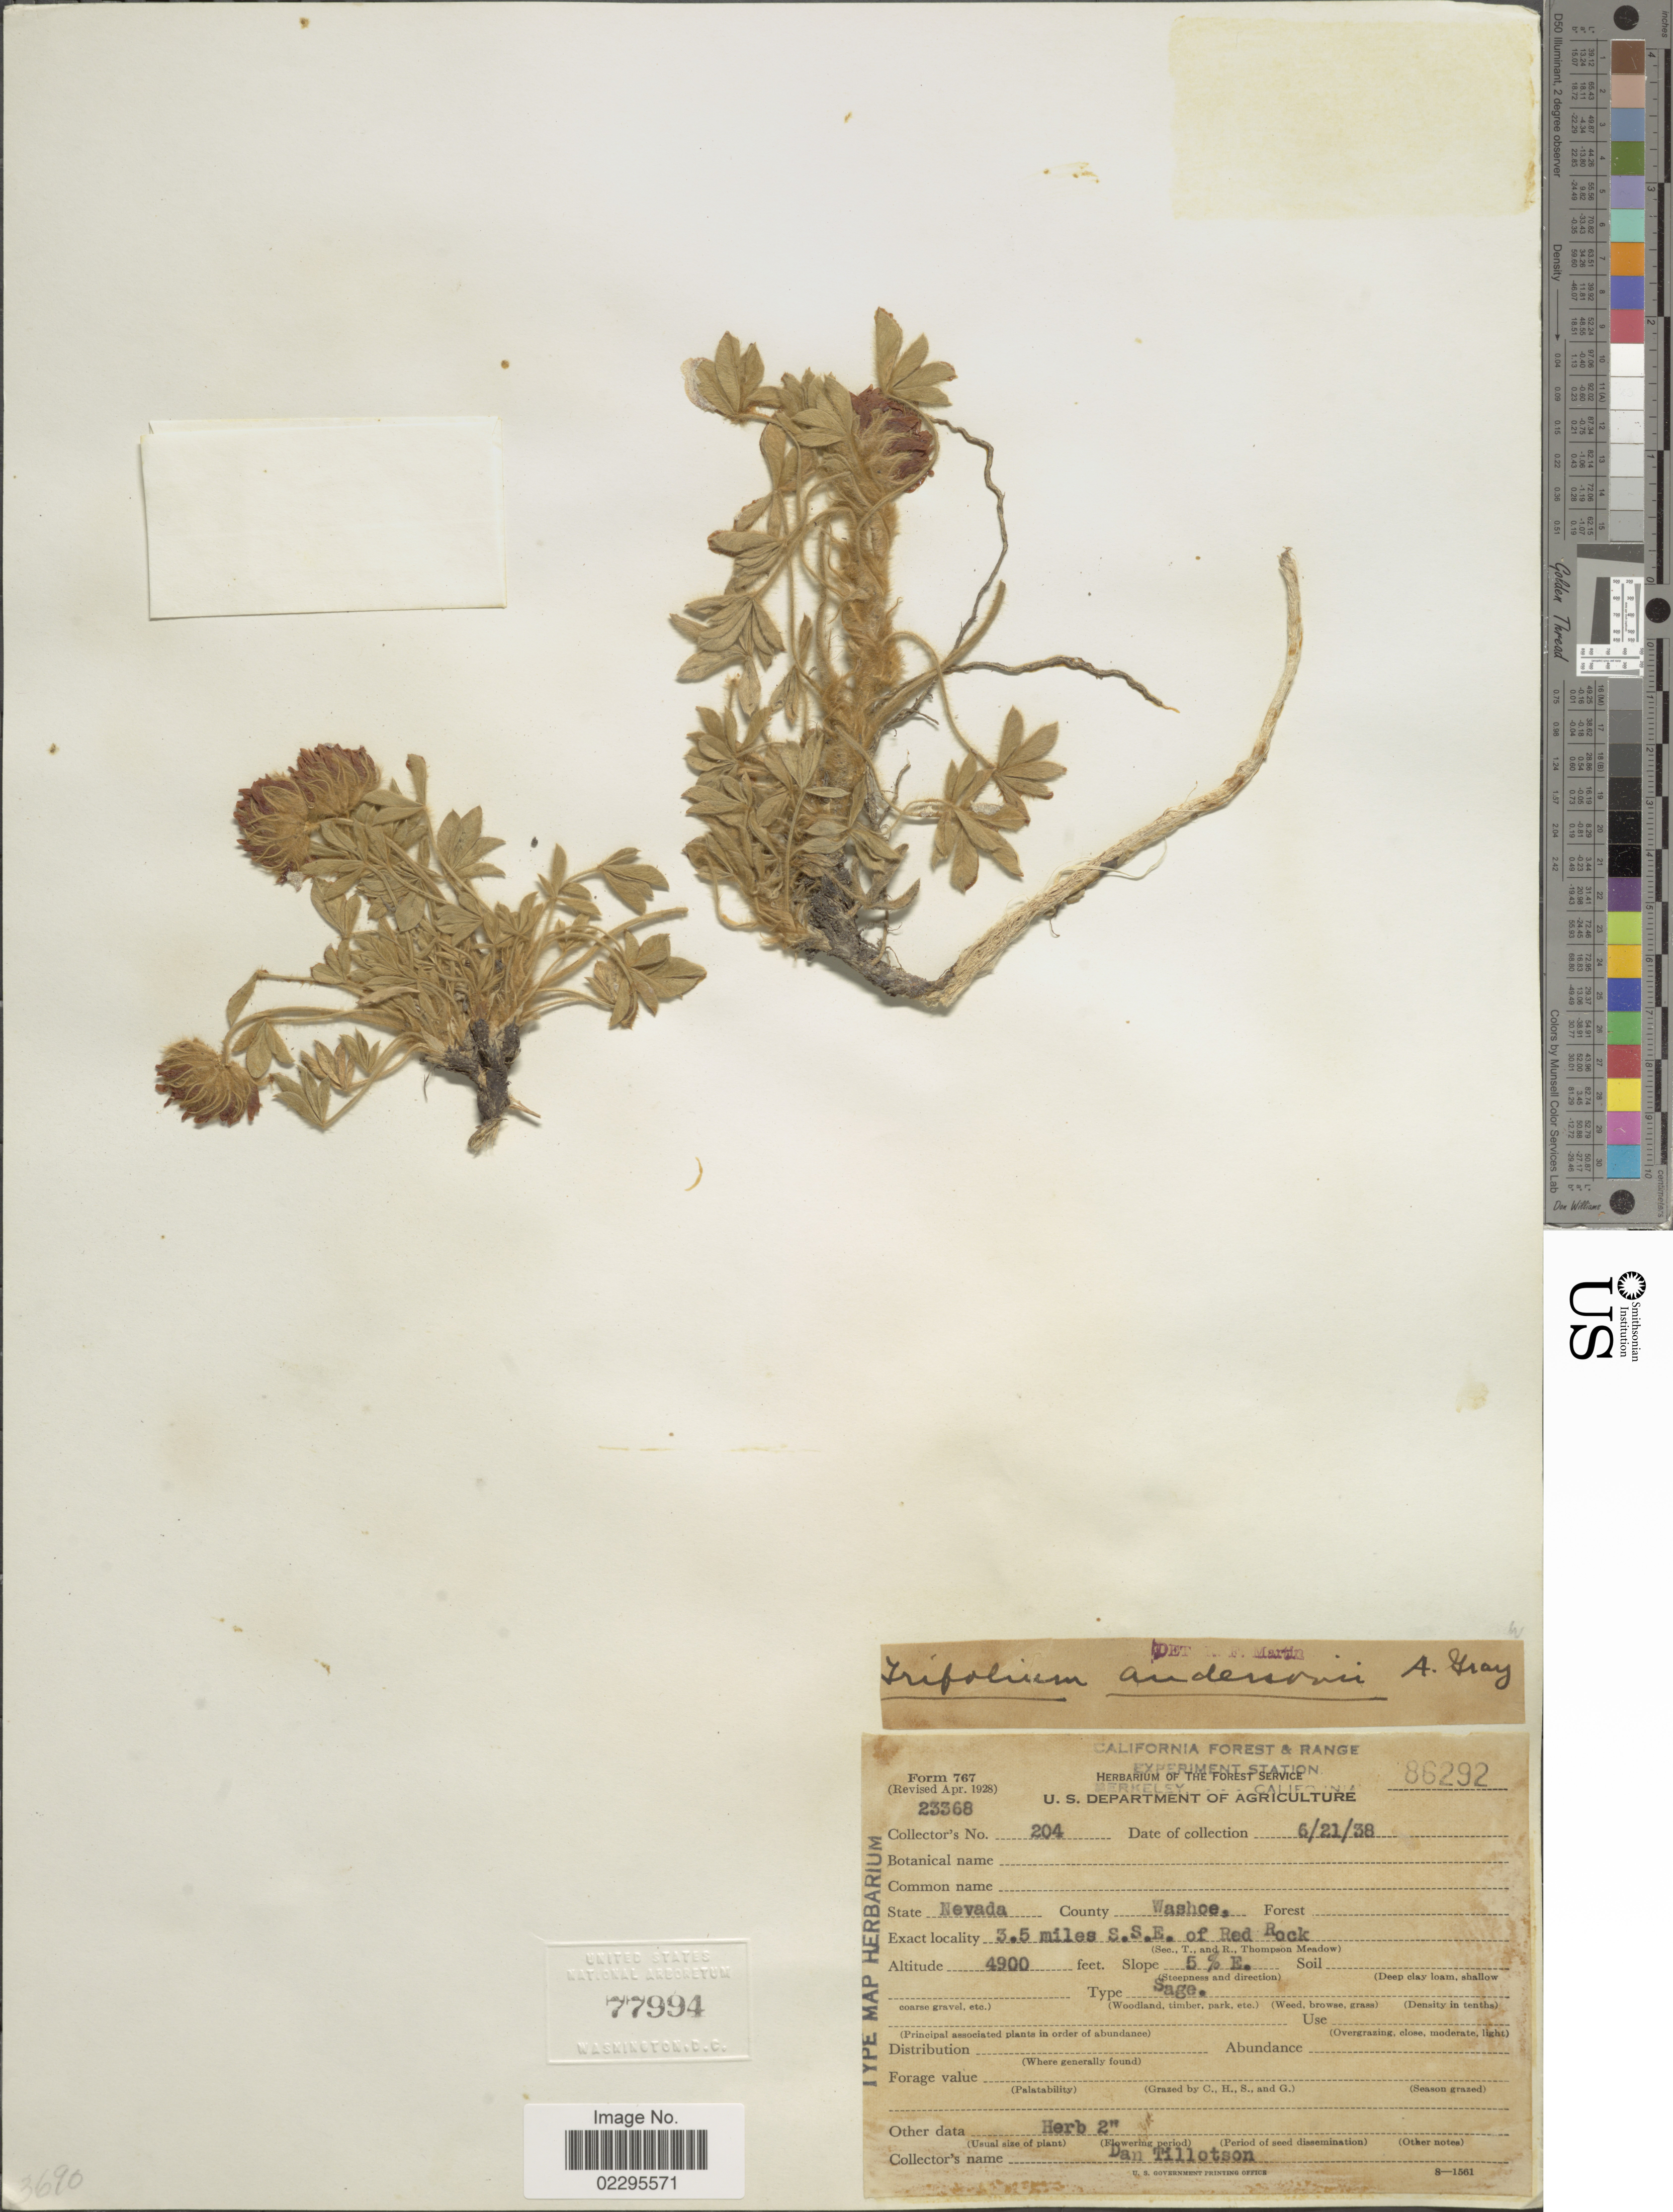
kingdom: Plantae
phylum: Tracheophyta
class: Magnoliopsida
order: Fabales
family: Fabaceae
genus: Trifolium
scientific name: Trifolium andersonii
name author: A. Gray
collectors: D. Tillotson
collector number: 204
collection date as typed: Transcribed d/m/y: 21/6/38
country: United States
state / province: Nevada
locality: County Washoe. 3.5 miles S.S.E. of Red Rock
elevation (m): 1494